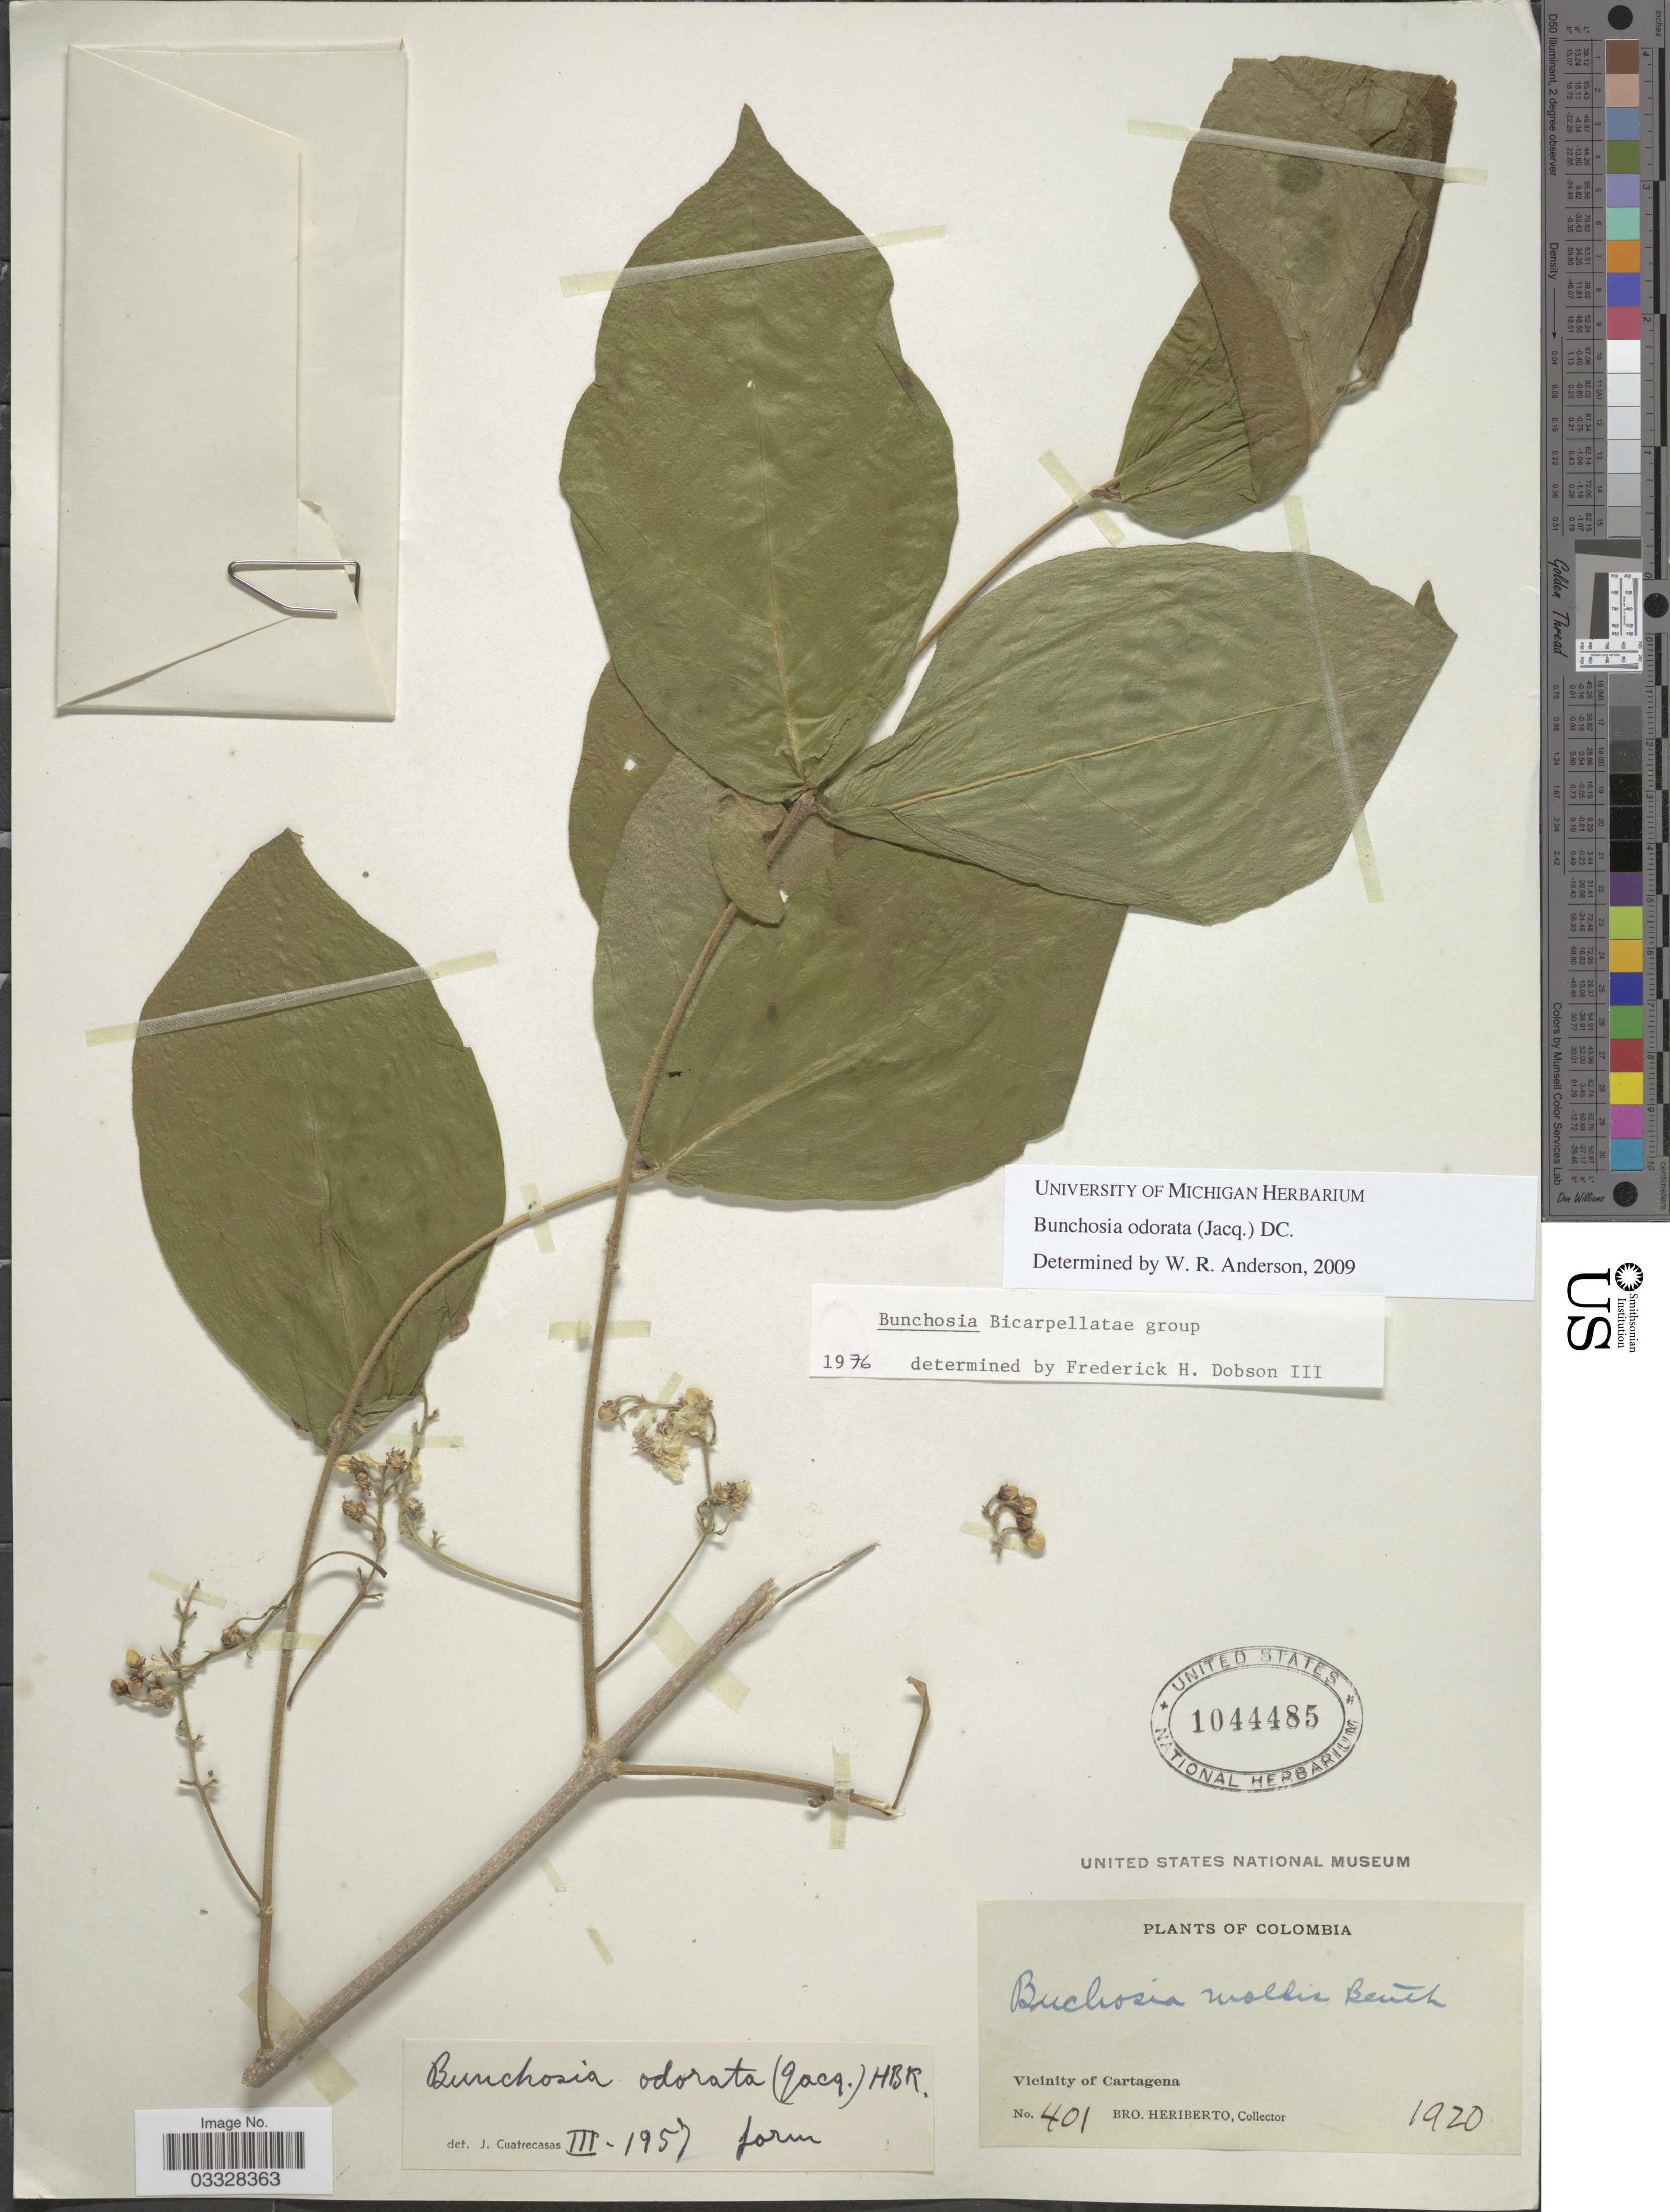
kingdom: Plantae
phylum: Tracheophyta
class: Magnoliopsida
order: Malpighiales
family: Malpighiaceae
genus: Bunchosia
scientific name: Bunchosia odorata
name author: (Jacq.) DC.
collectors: B. Heriberto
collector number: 401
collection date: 1920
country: Colombia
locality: Vicinity of Cartagena.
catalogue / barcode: US 1044485